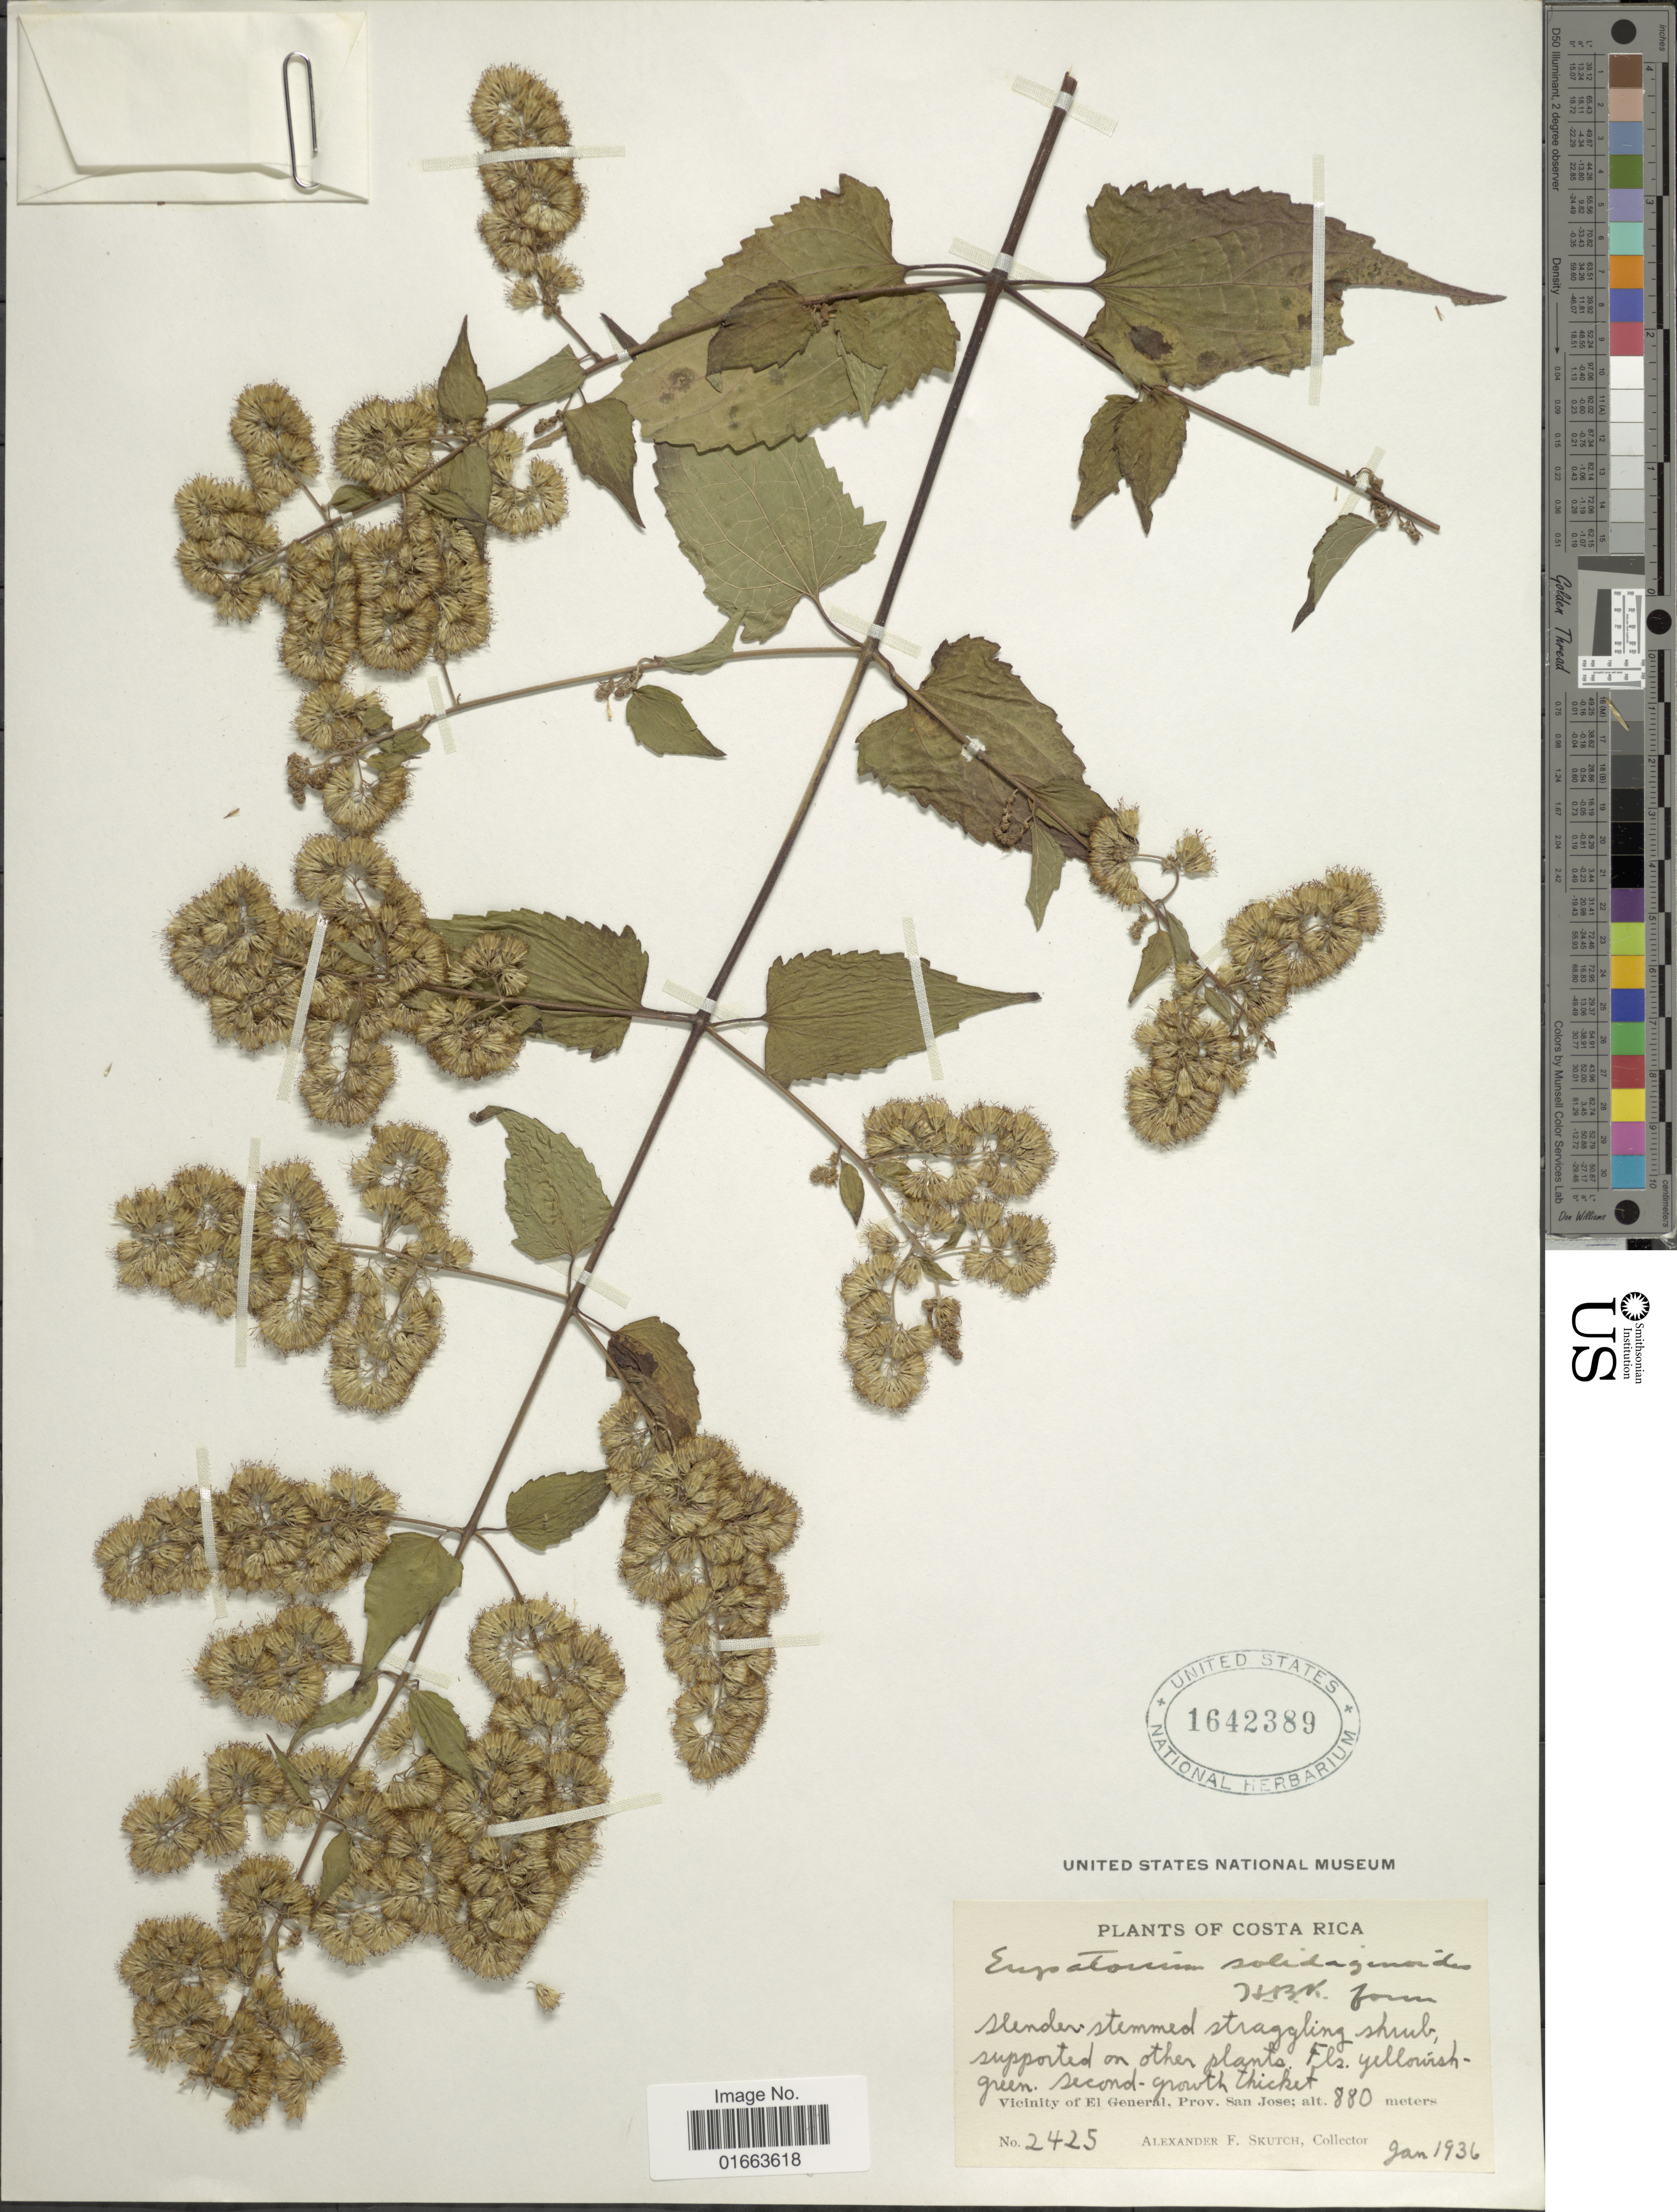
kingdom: Plantae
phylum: Tracheophyta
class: Magnoliopsida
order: Asterales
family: Asteraceae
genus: Koanophyllon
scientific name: Koanophyllon solidaginoides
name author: (Kunth) R.M. King & H. Rob.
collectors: A. F. Skutch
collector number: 2425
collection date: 1936-01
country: Costa Rica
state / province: San José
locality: Second growth-thicket, Vicinity of El General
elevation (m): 880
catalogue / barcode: US 1642389